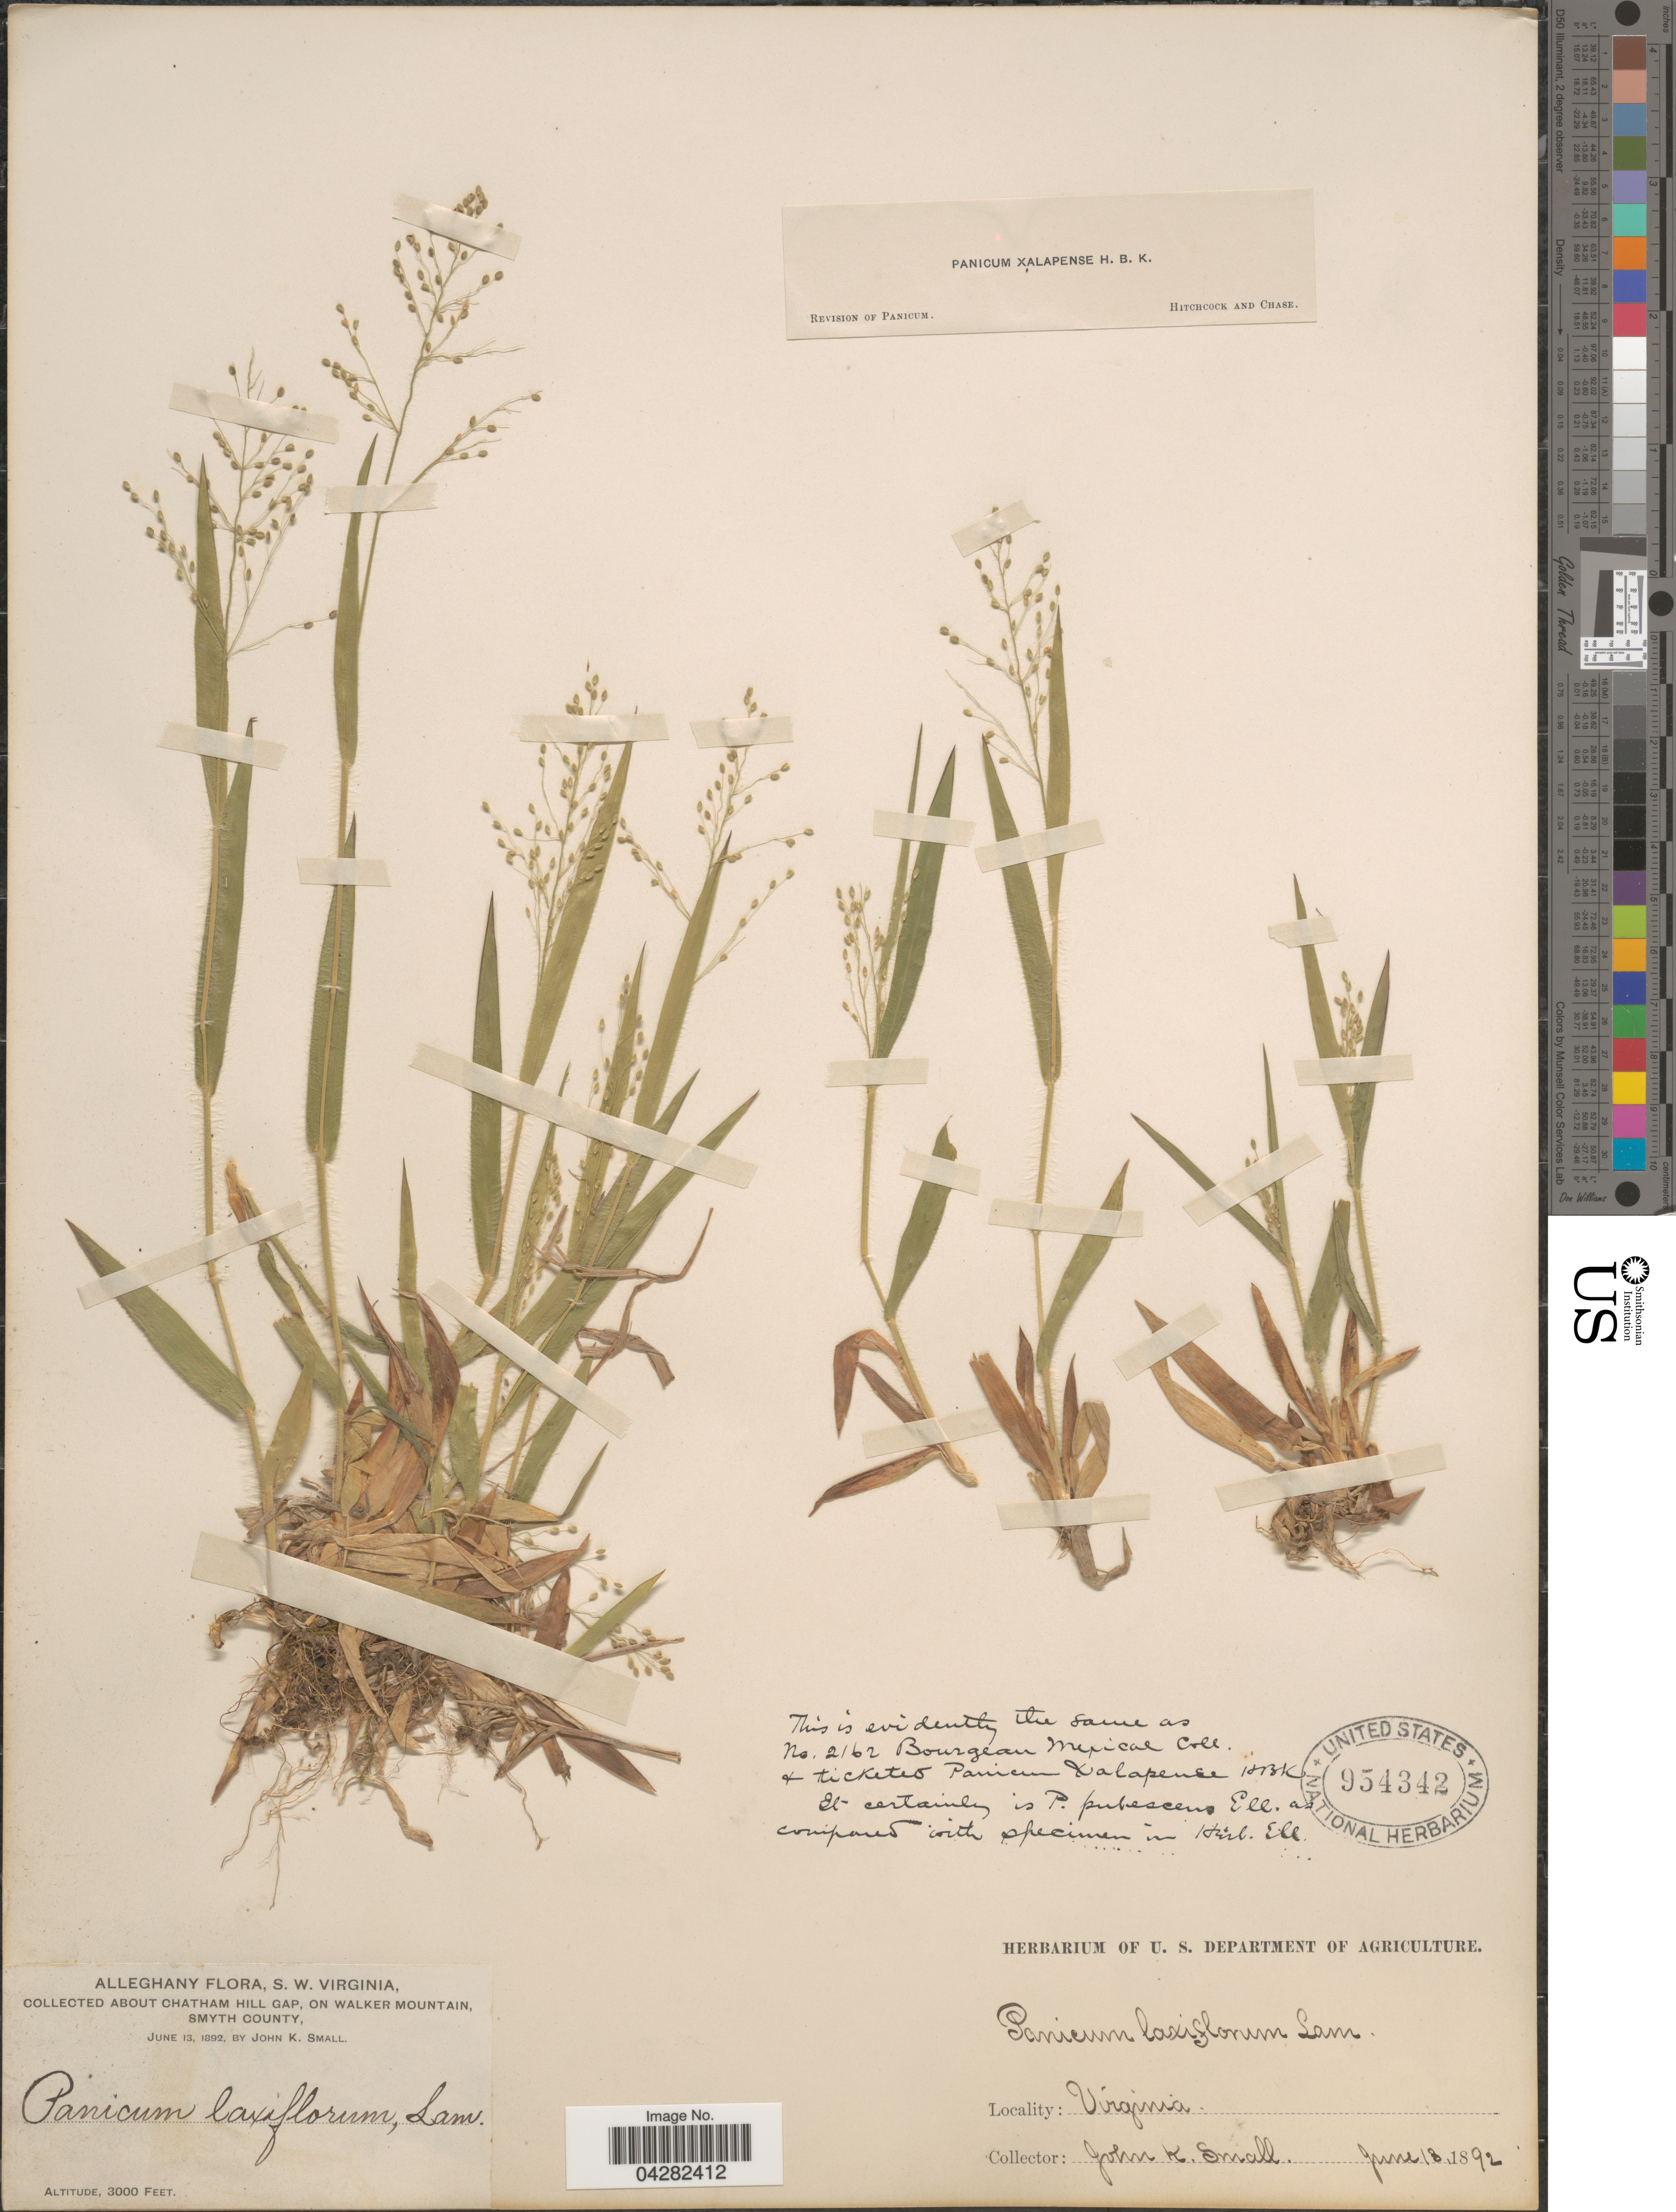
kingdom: Plantae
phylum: Tracheophyta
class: Liliopsida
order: Poales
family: Poaceae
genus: Dichanthelium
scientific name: Dichanthelium laxiflorum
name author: (Lam.) Gould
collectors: J. K. Small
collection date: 1892-06-18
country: United States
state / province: Virginia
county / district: Smyth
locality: S. W. Virginia, about Chatham Hill Gap, on Walker Mountain, Smyth County.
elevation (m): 914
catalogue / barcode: US 954342